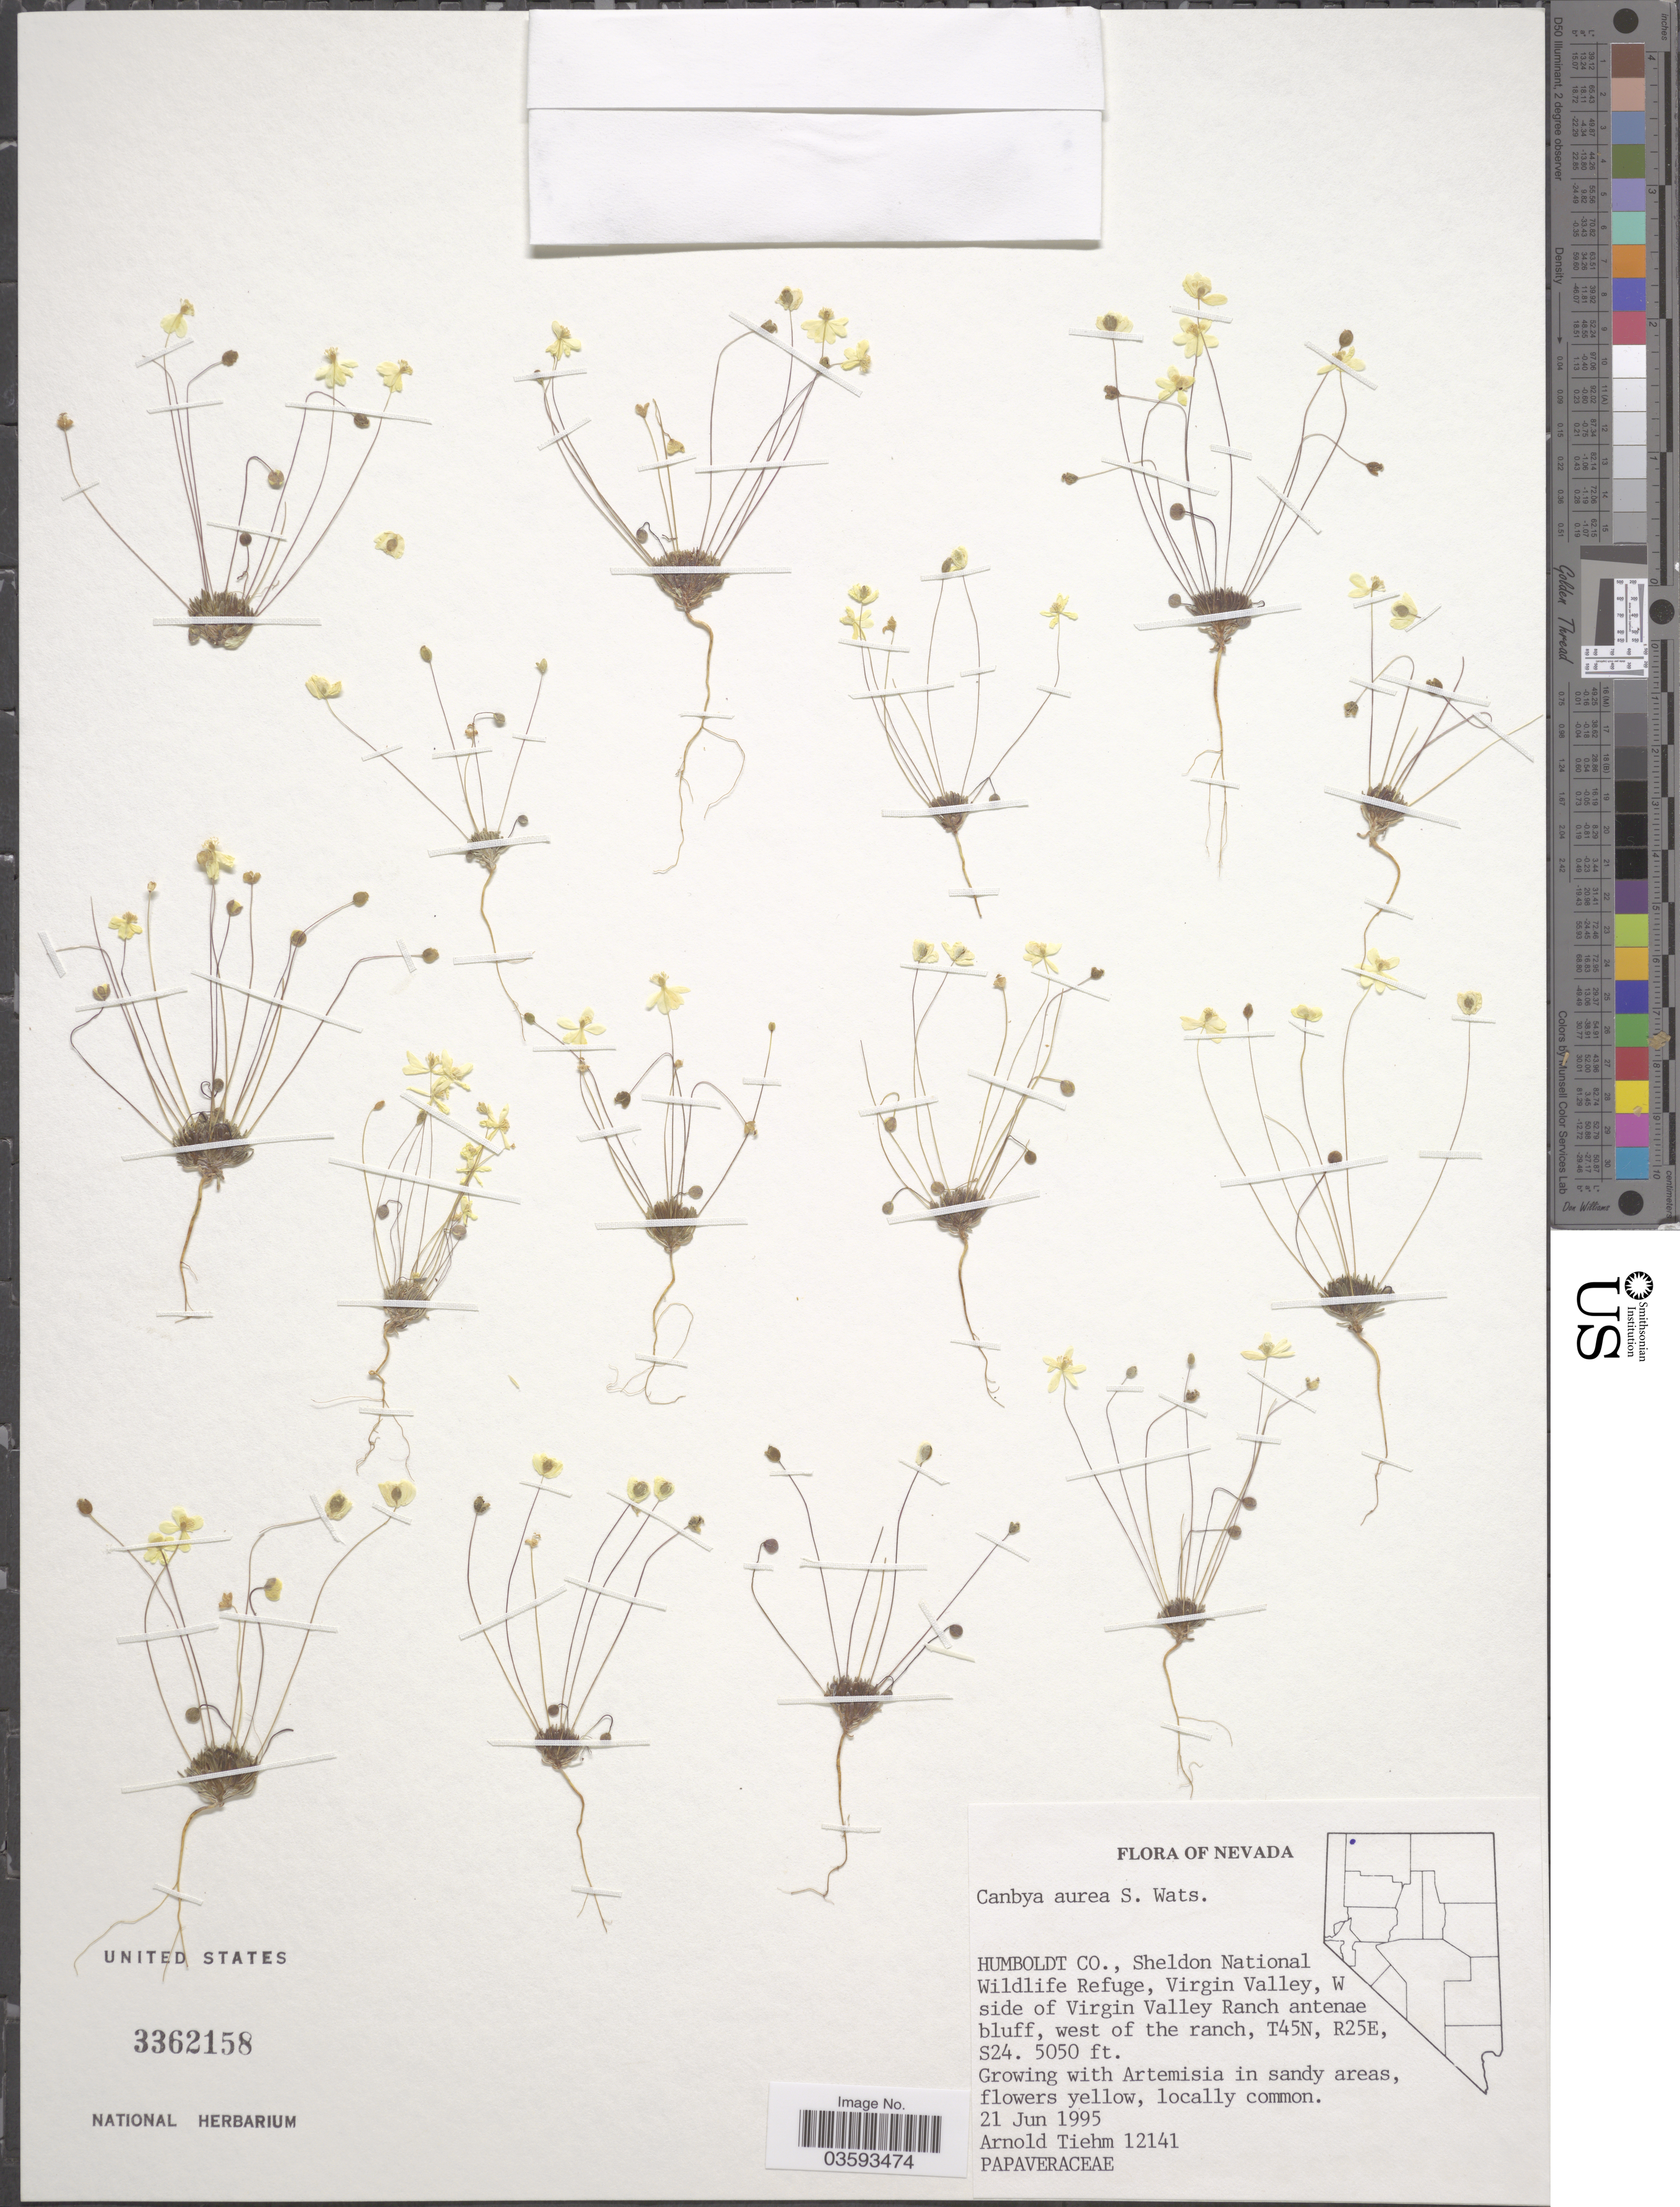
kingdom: Plantae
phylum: Tracheophyta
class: Magnoliopsida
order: Ranunculales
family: Papaveraceae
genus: Canbya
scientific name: Canbya aurea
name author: S. Watson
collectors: A. Tiehm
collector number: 12141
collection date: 1995-06-21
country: United States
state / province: Nevada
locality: Humboldt Co., Sheldon National Wildlife Refuge, Virgin Valley, W side of Virgin Valley Ranch antenae bluff, west of the ranch, T45N, R25E, S24.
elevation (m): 1539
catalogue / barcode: US 3362158